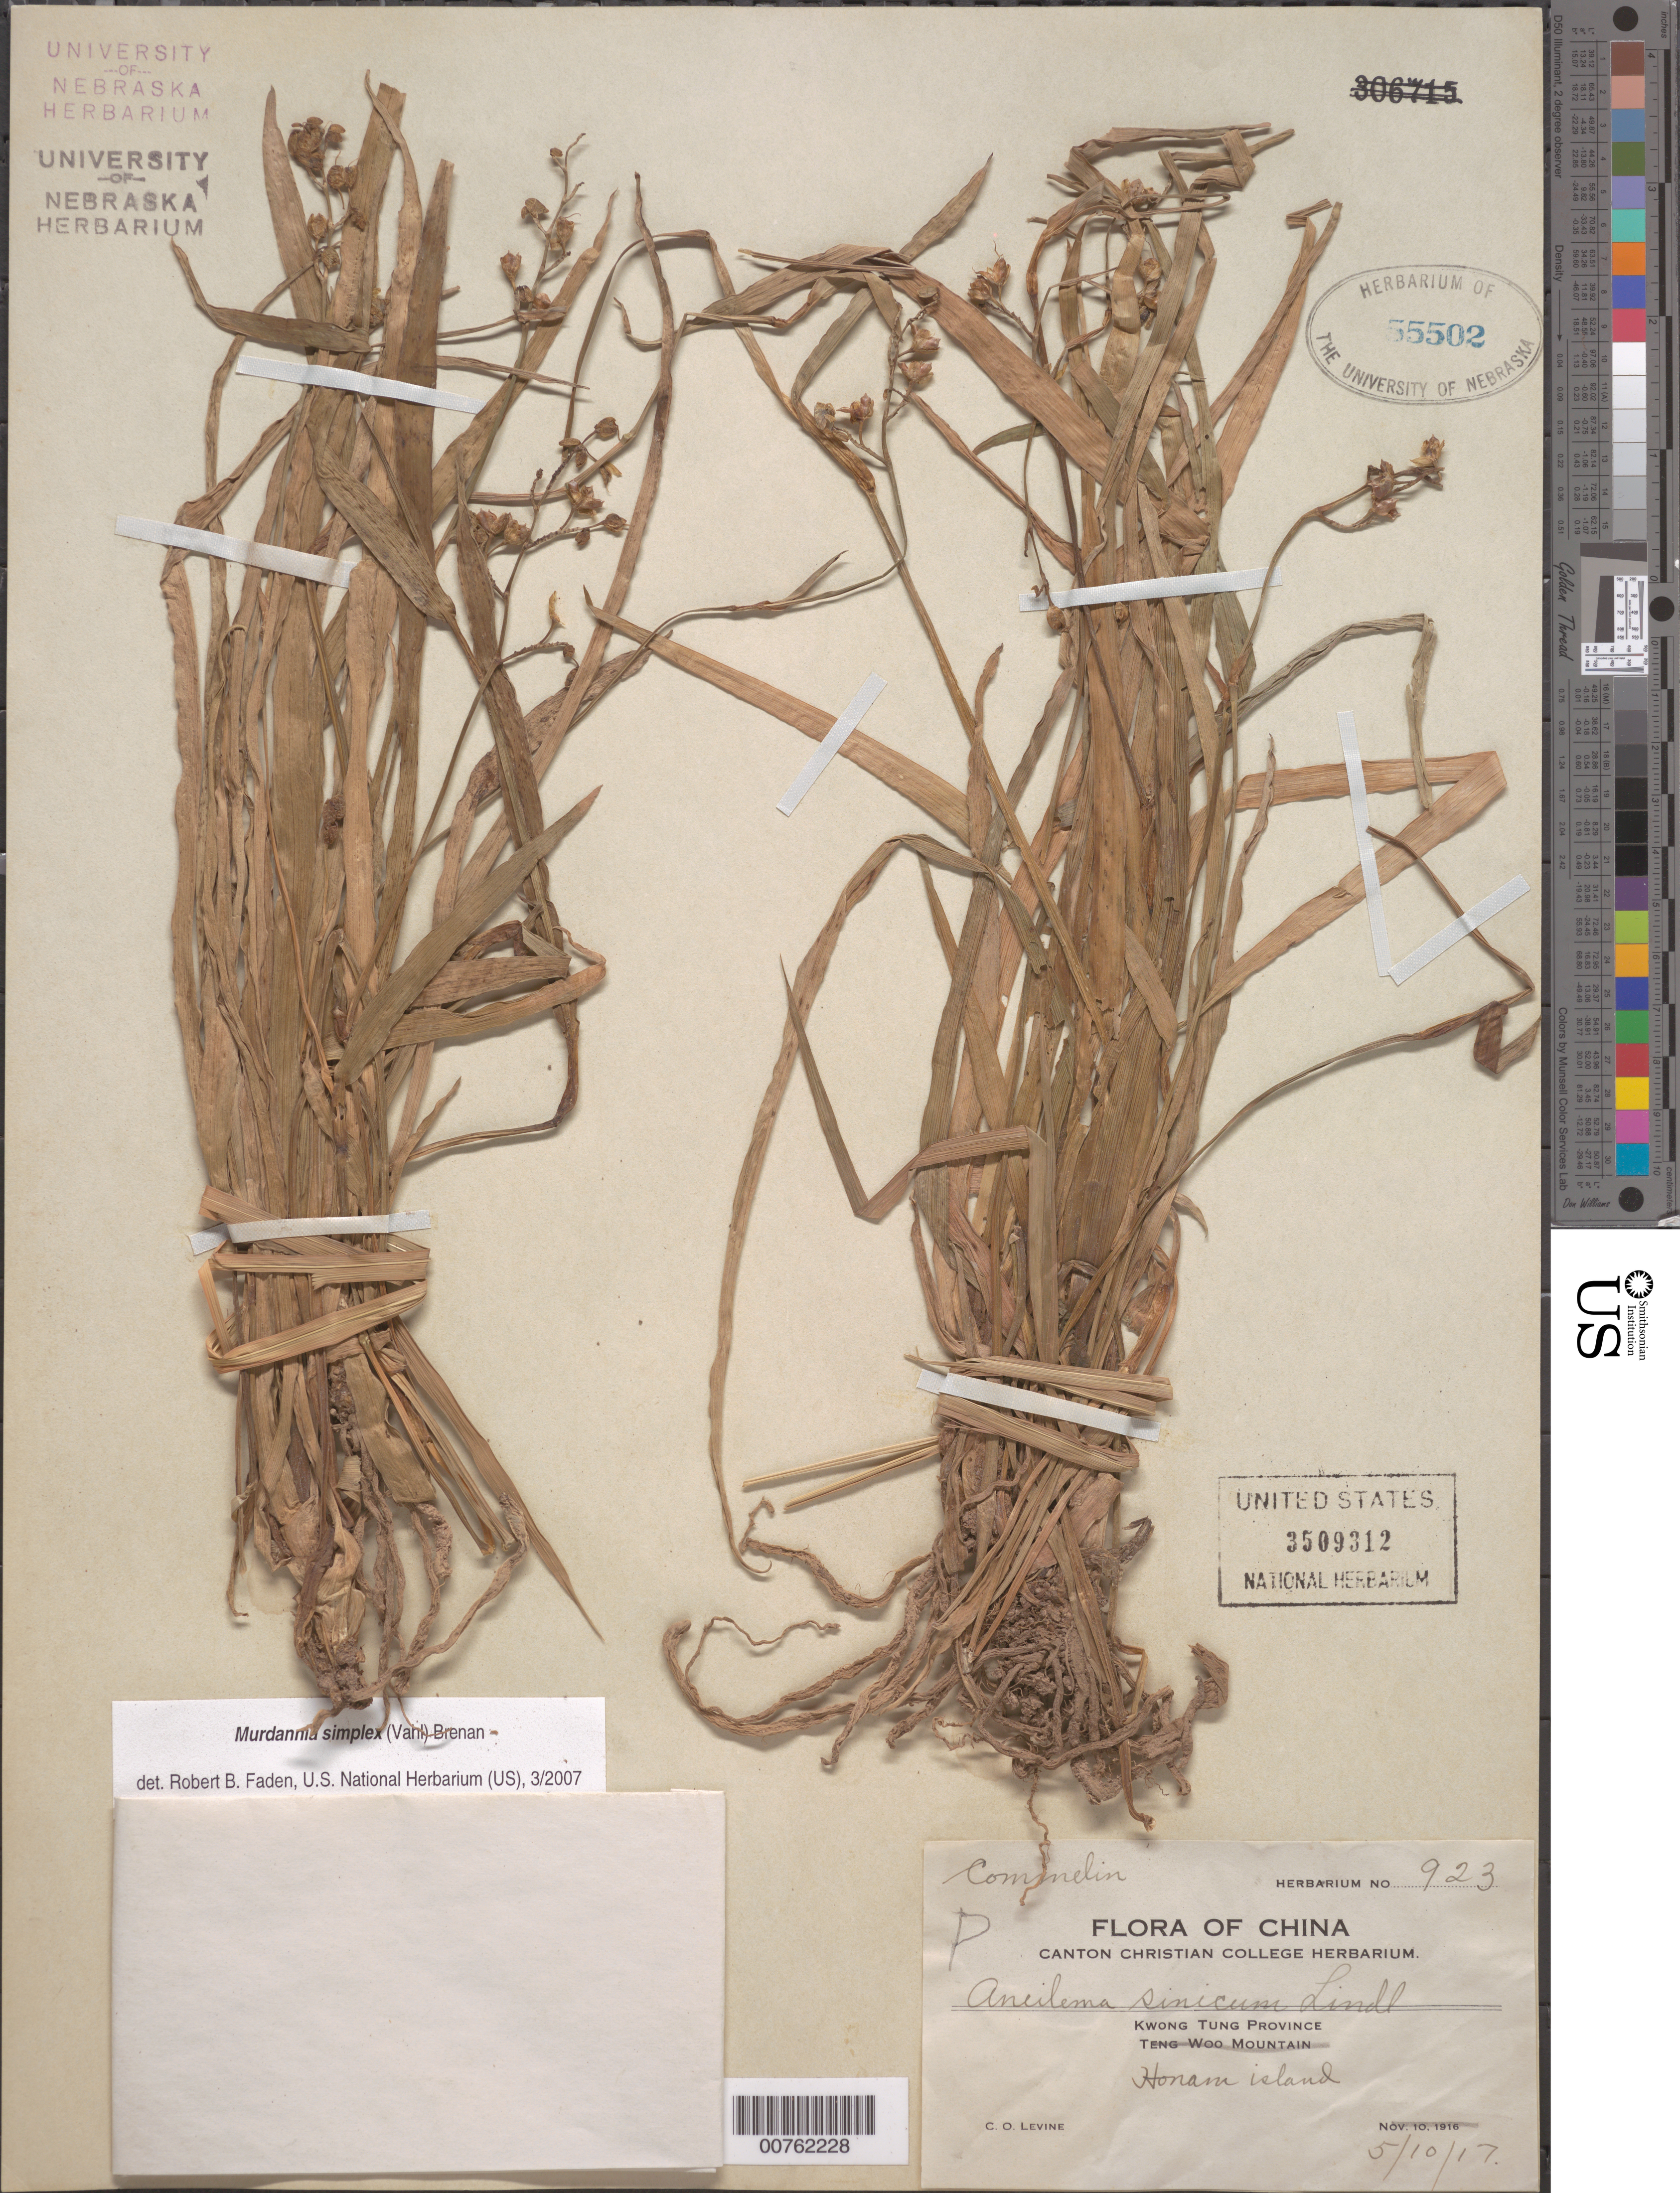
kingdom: Plantae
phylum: Tracheophyta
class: Liliopsida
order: Commelinales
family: Commelinaceae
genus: Murdannia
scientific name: Murdannia simplex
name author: (Vahl) Brenan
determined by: Faden, Robert B., (US), Smithsonian Institution - National Museum of Natural History (UNITED STATES)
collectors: C. O. Levine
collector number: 923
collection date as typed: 10 May 1917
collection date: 1917-05-10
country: China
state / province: Guangdong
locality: Honam Island.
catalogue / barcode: US 3509312